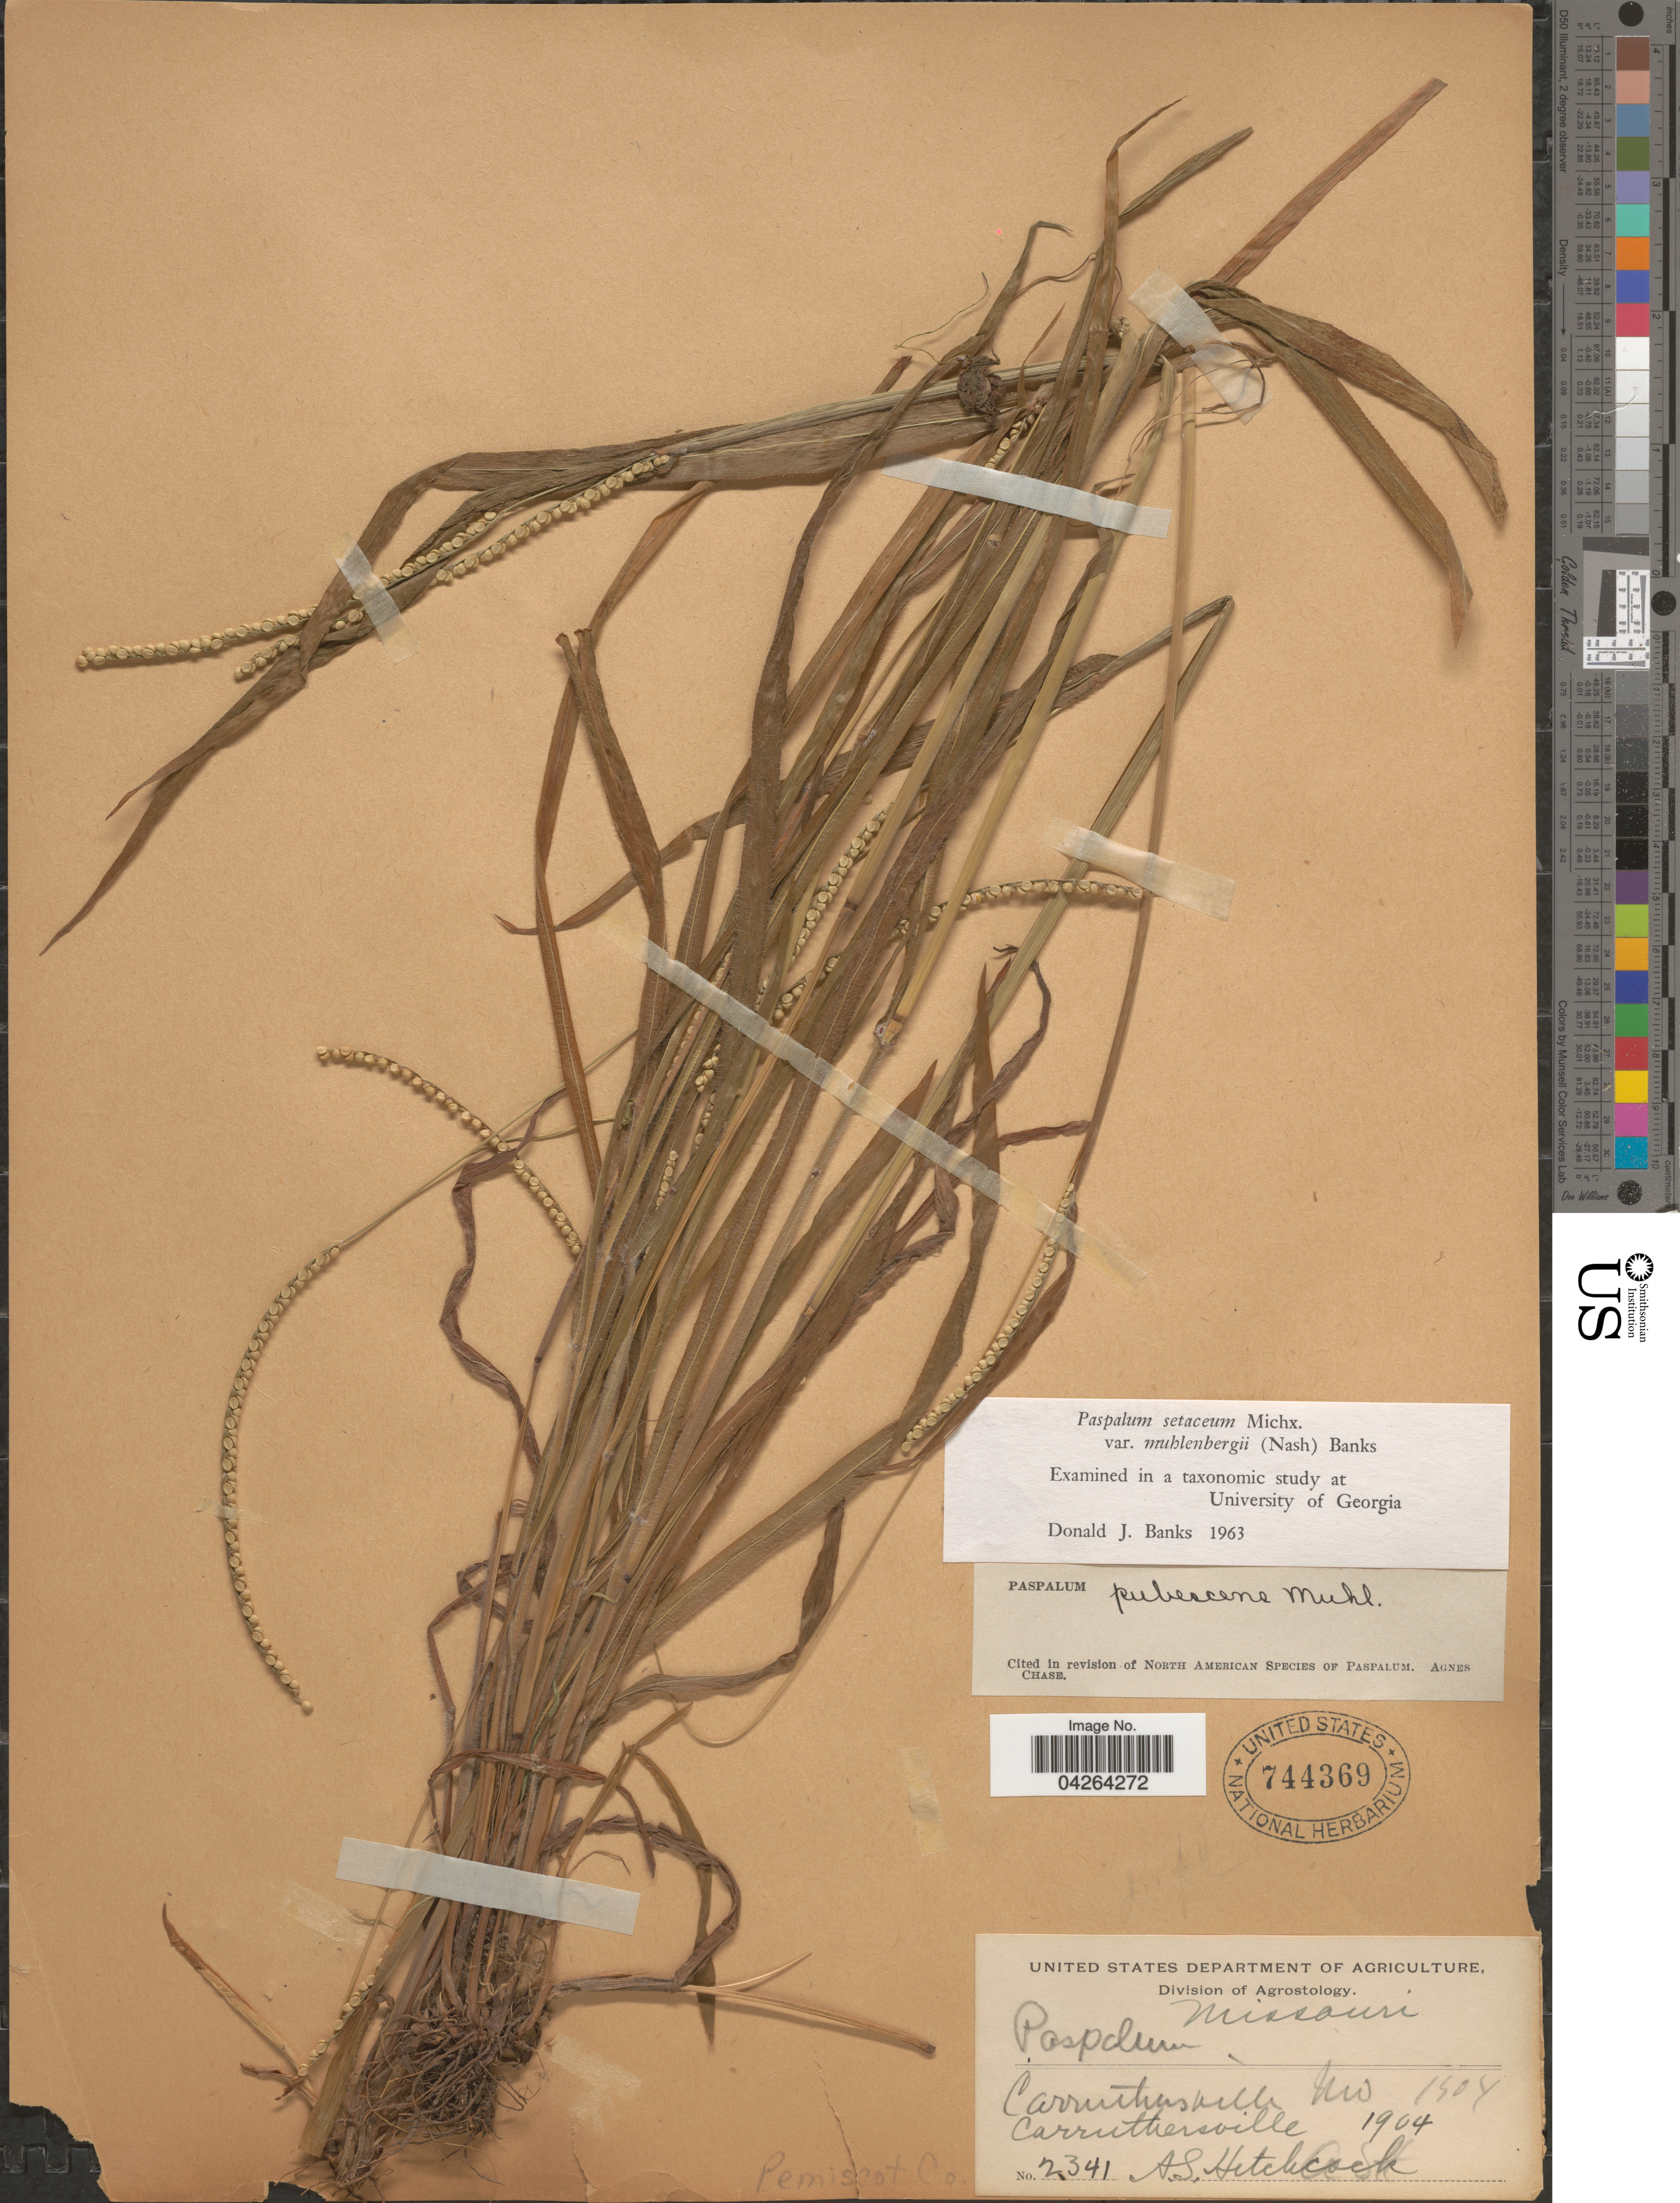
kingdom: Plantae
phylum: Tracheophyta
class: Liliopsida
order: Poales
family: Poaceae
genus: Paspalum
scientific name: Paspalum setaceum var. muhlenbergii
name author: (Nash) D.J. Banks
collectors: A. S. Hitchcock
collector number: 2341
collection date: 1904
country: United States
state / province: Missouri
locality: Carruthersville. Pemiscot Co.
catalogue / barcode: US 744369